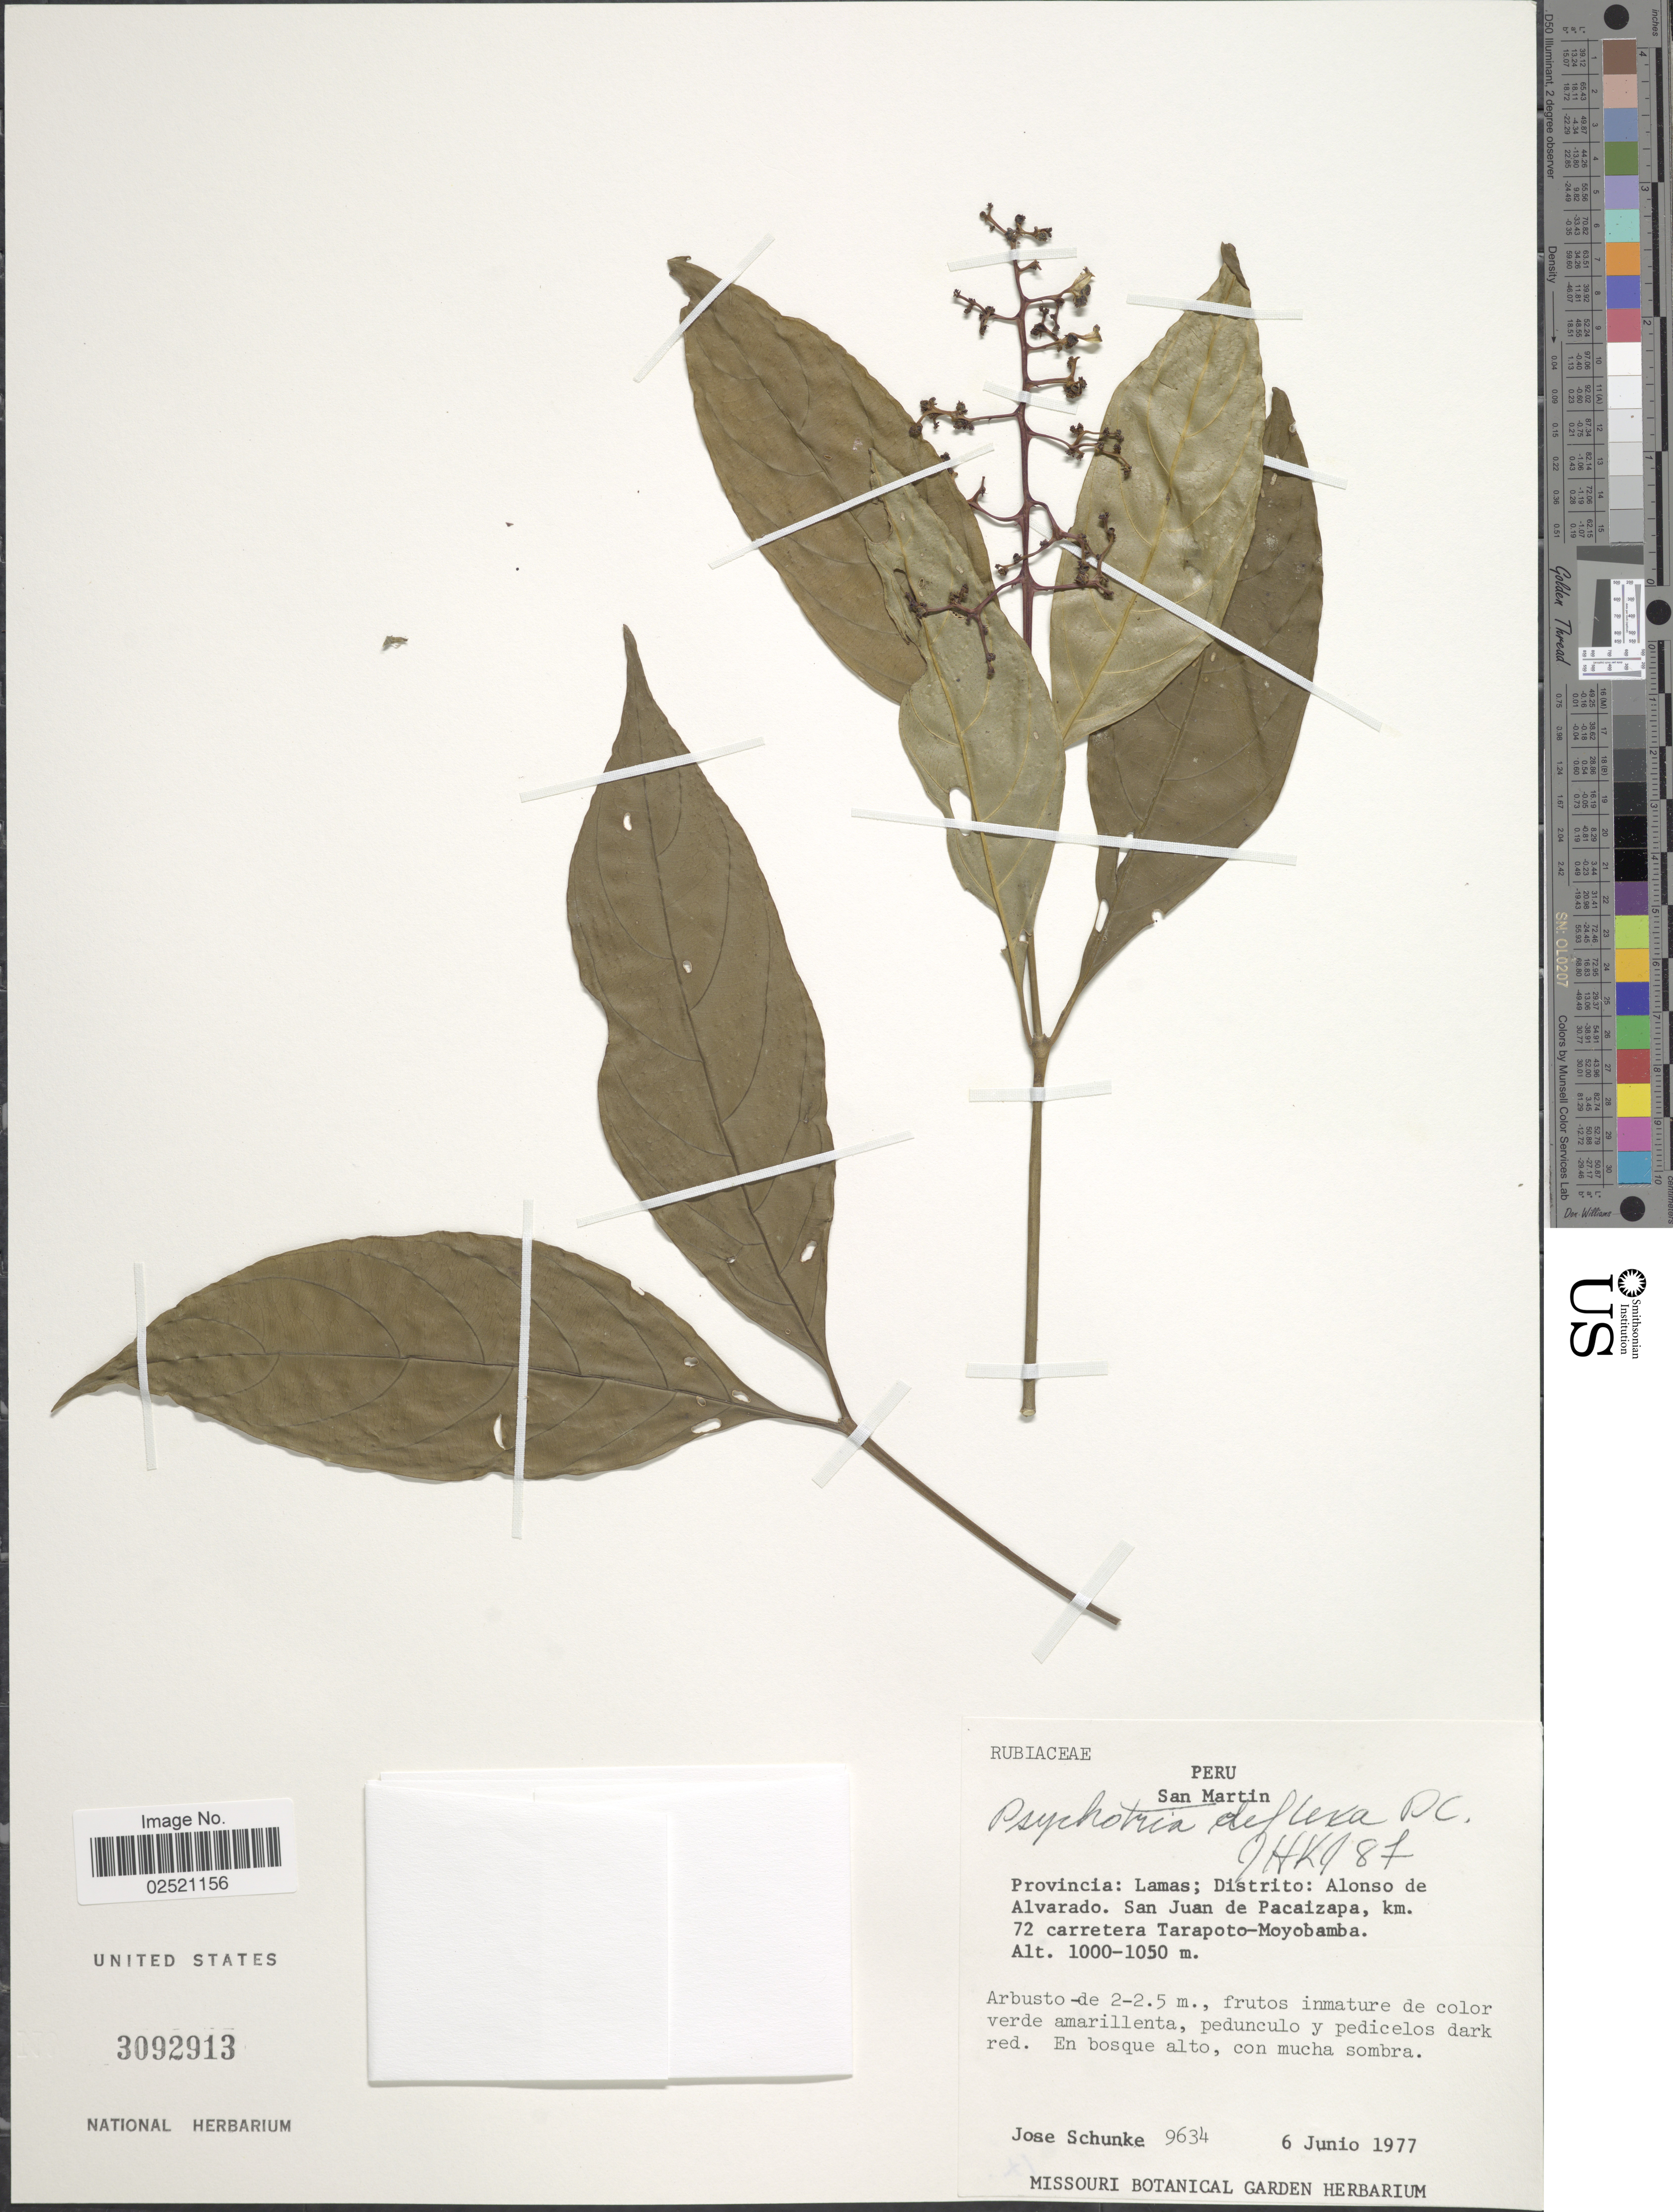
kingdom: Plantae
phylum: Tracheophyta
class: Magnoliopsida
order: Gentianales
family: Rubiaceae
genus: Psychotria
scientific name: Psychotria deflexa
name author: DC.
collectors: J. Schunke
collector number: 9634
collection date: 1977-06-06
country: Peru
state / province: San Martín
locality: Provincia: Lamas; Distrito: Alonso de Alvarado, San Juan de Pacaizapa, km 72 carretera Tarapoto-Moyobamba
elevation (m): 1000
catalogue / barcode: US 3092913